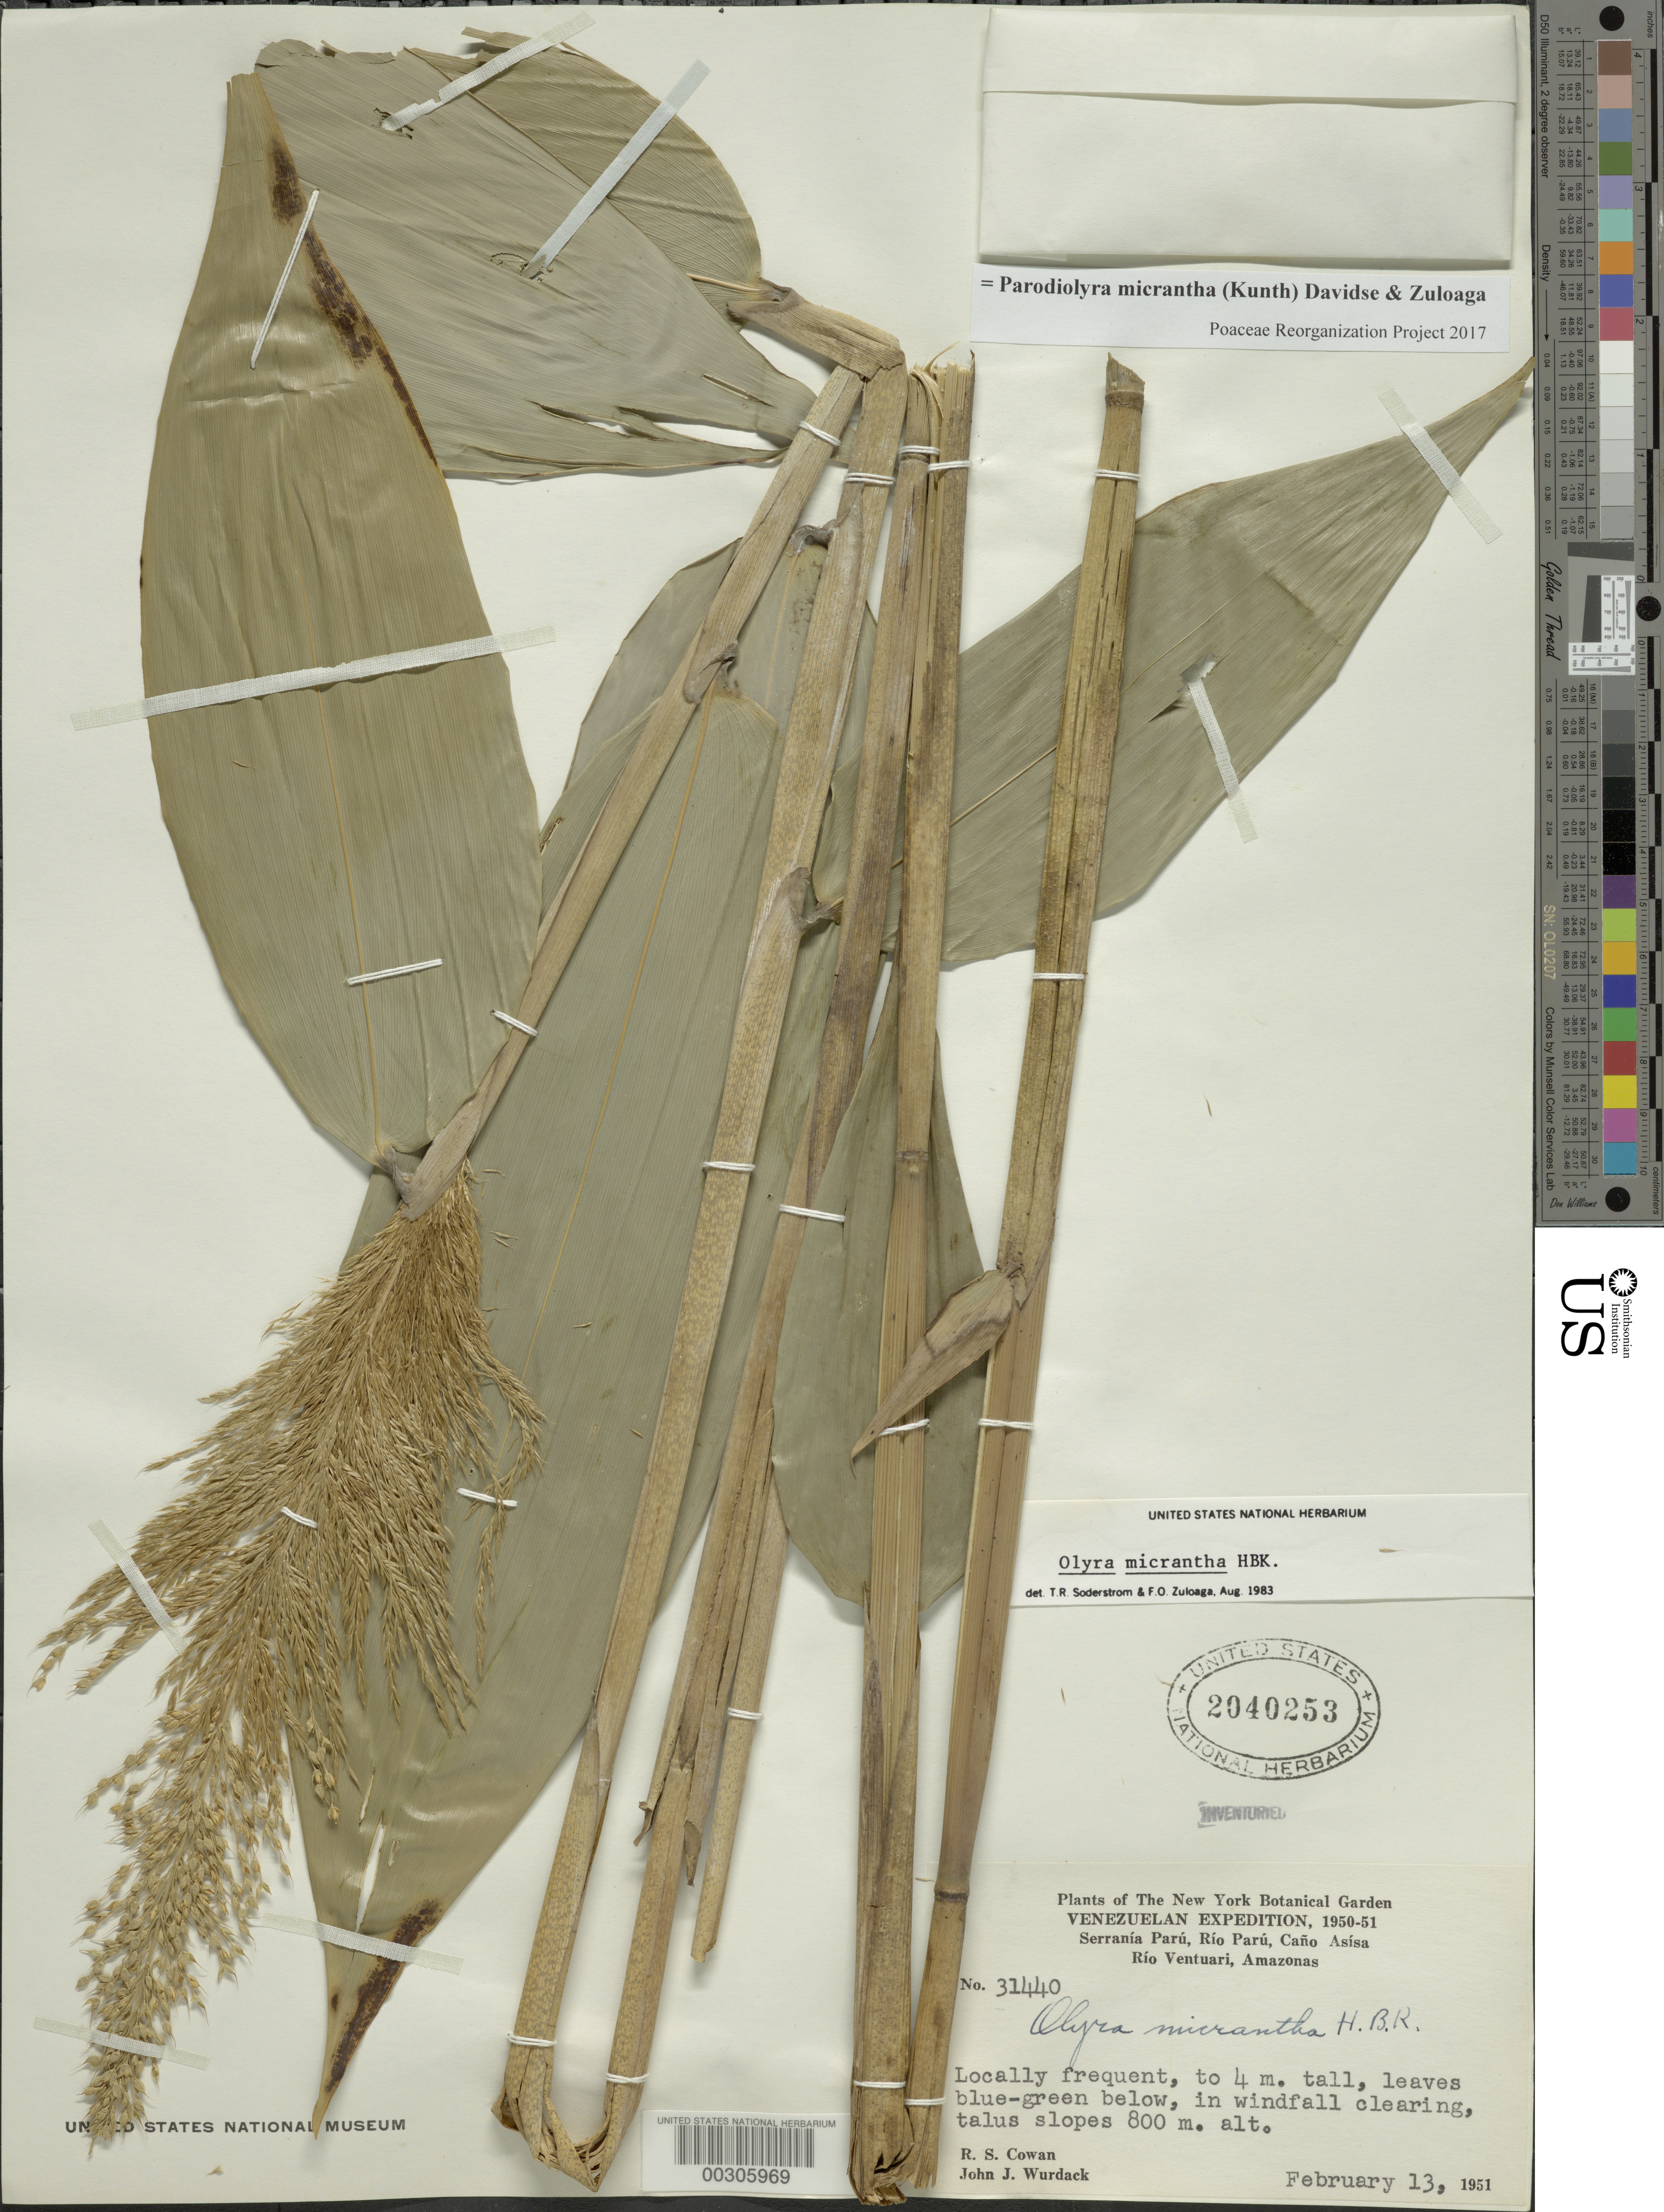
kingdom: Plantae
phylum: Tracheophyta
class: Liliopsida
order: Poales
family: Poaceae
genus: Parodiolyra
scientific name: Parodiolyra micrantha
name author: (Kunth) Davidse & Zuloaga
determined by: Poaceae Reorganization Project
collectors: R. S. Cowan & J. J. Wurdack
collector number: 31440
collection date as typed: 13 Feb 1951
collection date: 1951-02-13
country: Venezuela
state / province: Amazonas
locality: Serrania paru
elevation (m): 800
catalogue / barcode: US 2040253